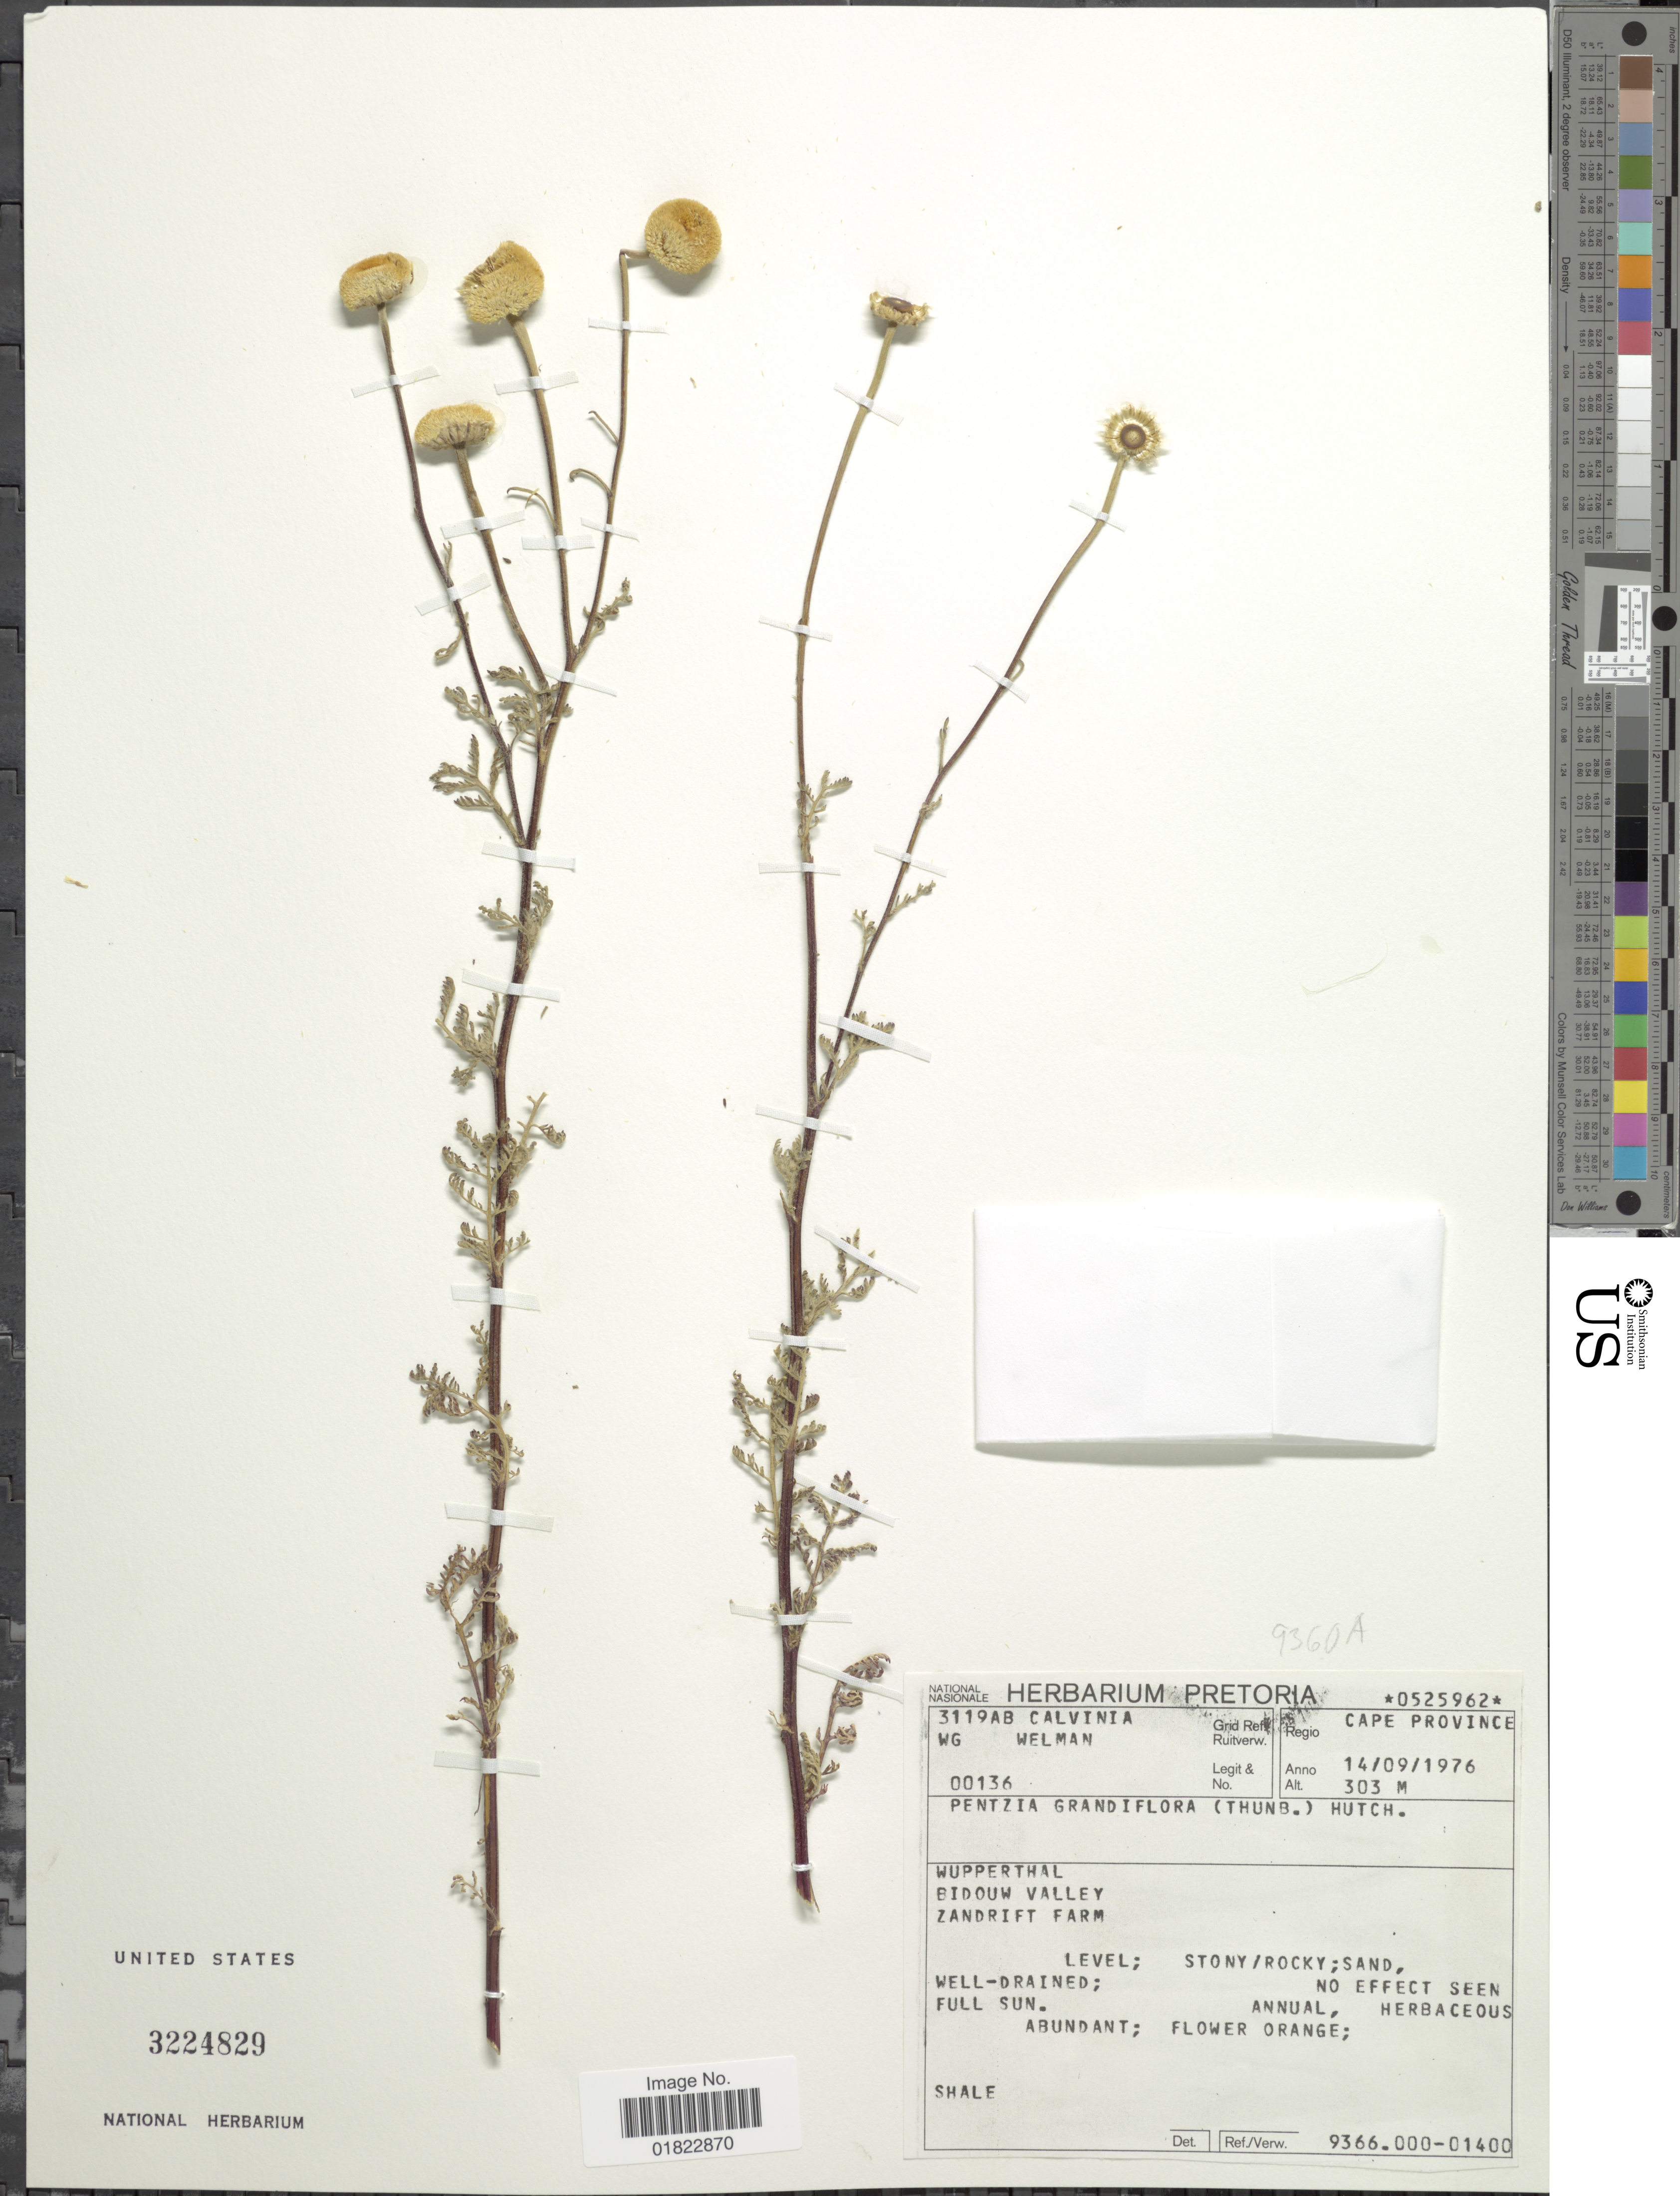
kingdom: Plantae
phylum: Tracheophyta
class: Magnoliopsida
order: Asterales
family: Asteraceae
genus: Pentzia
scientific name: Pentzia grandiflora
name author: (Thunb.) Hutch.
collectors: W. G. Welman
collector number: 00136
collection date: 1976-09-14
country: South Africa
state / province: Northern Cape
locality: Cape Province, Calvinia. Wupperthal, Bidouw Valley, Zandrift Farm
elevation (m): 303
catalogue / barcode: US 3224829